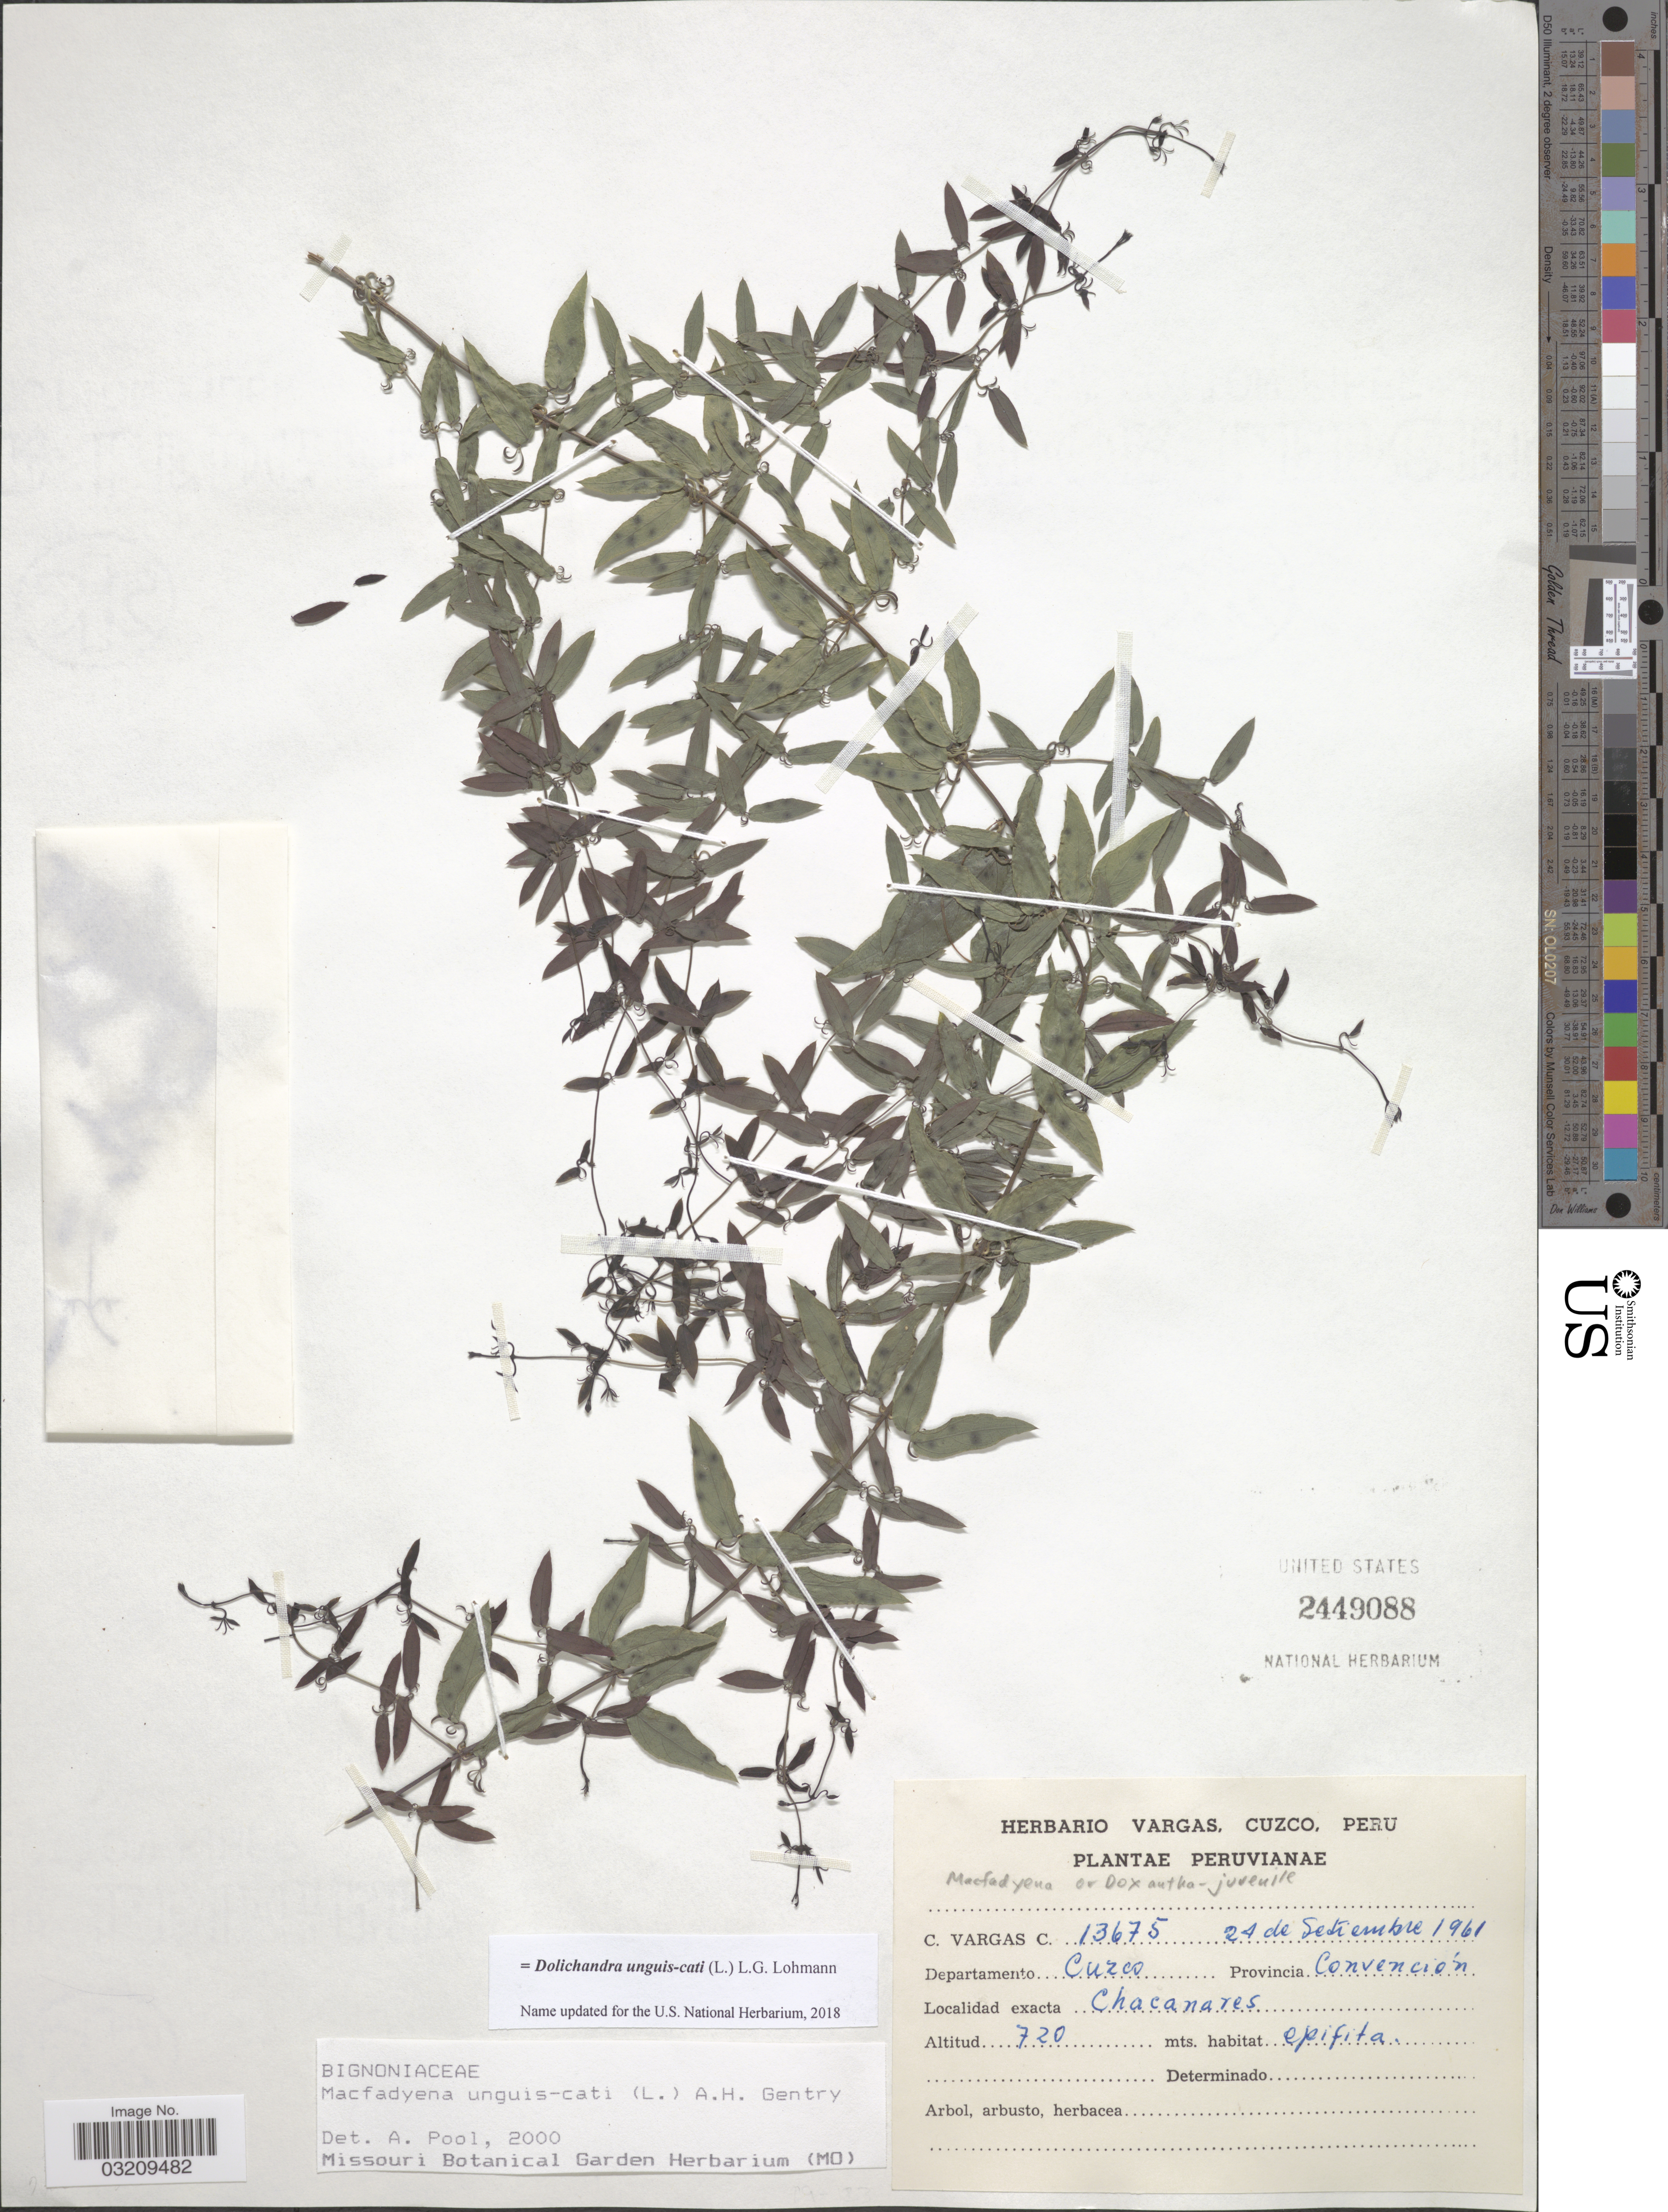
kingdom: Plantae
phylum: Tracheophyta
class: Magnoliopsida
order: Lamiales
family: Bignoniaceae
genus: Dolichandra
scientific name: Dolichandra unguis-cati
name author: (L.) L.G. Lohmann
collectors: C. Vargas Calderón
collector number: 13675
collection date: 1961-09-24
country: Peru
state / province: Cusco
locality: Departamento Cuzco. Provincia Convención. Chacanares.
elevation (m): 720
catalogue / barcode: US 2449088